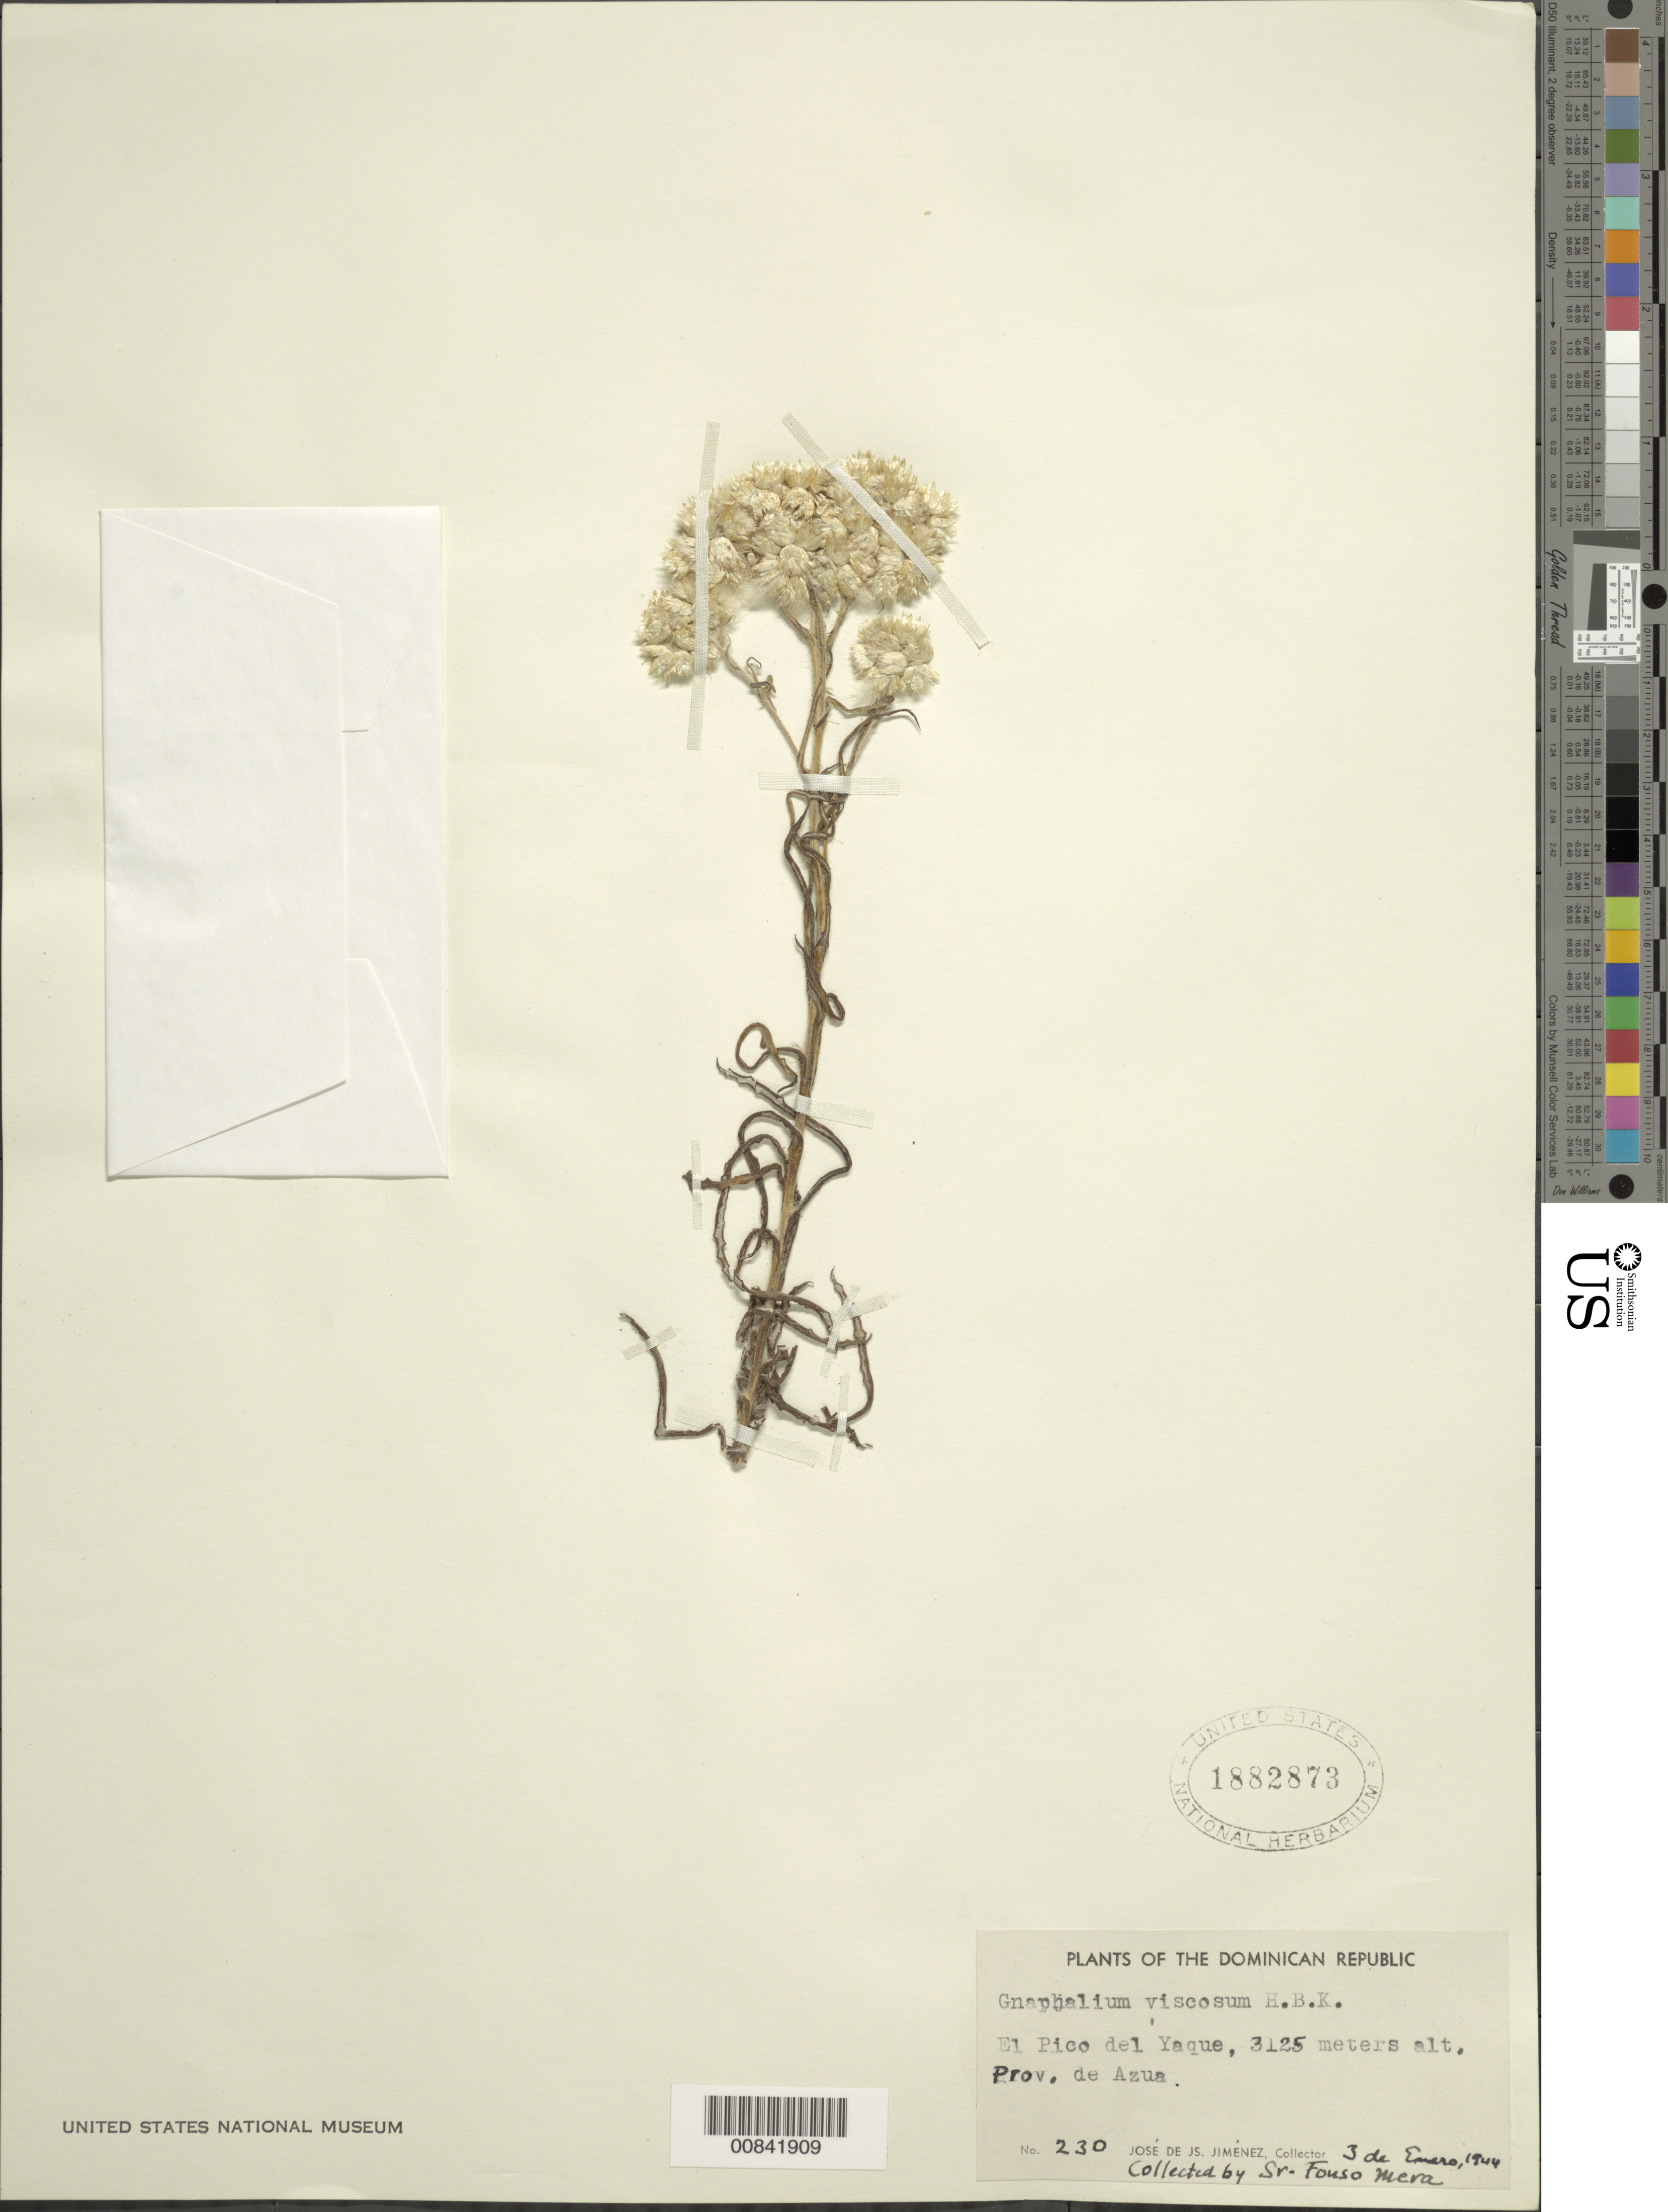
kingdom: Plantae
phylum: Tracheophyta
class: Magnoliopsida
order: Asterales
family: Asteraceae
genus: Pseudognaphalium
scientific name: Pseudognaphalium scythiphyllum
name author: G.L. Nesom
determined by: Nesom, Guy L.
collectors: F. Mera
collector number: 230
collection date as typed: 03 Jan 1944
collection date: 1944-01-03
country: Dominican Republic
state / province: Azua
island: Hispaniola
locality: El Pico del Yaque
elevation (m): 3125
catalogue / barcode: US 1882873